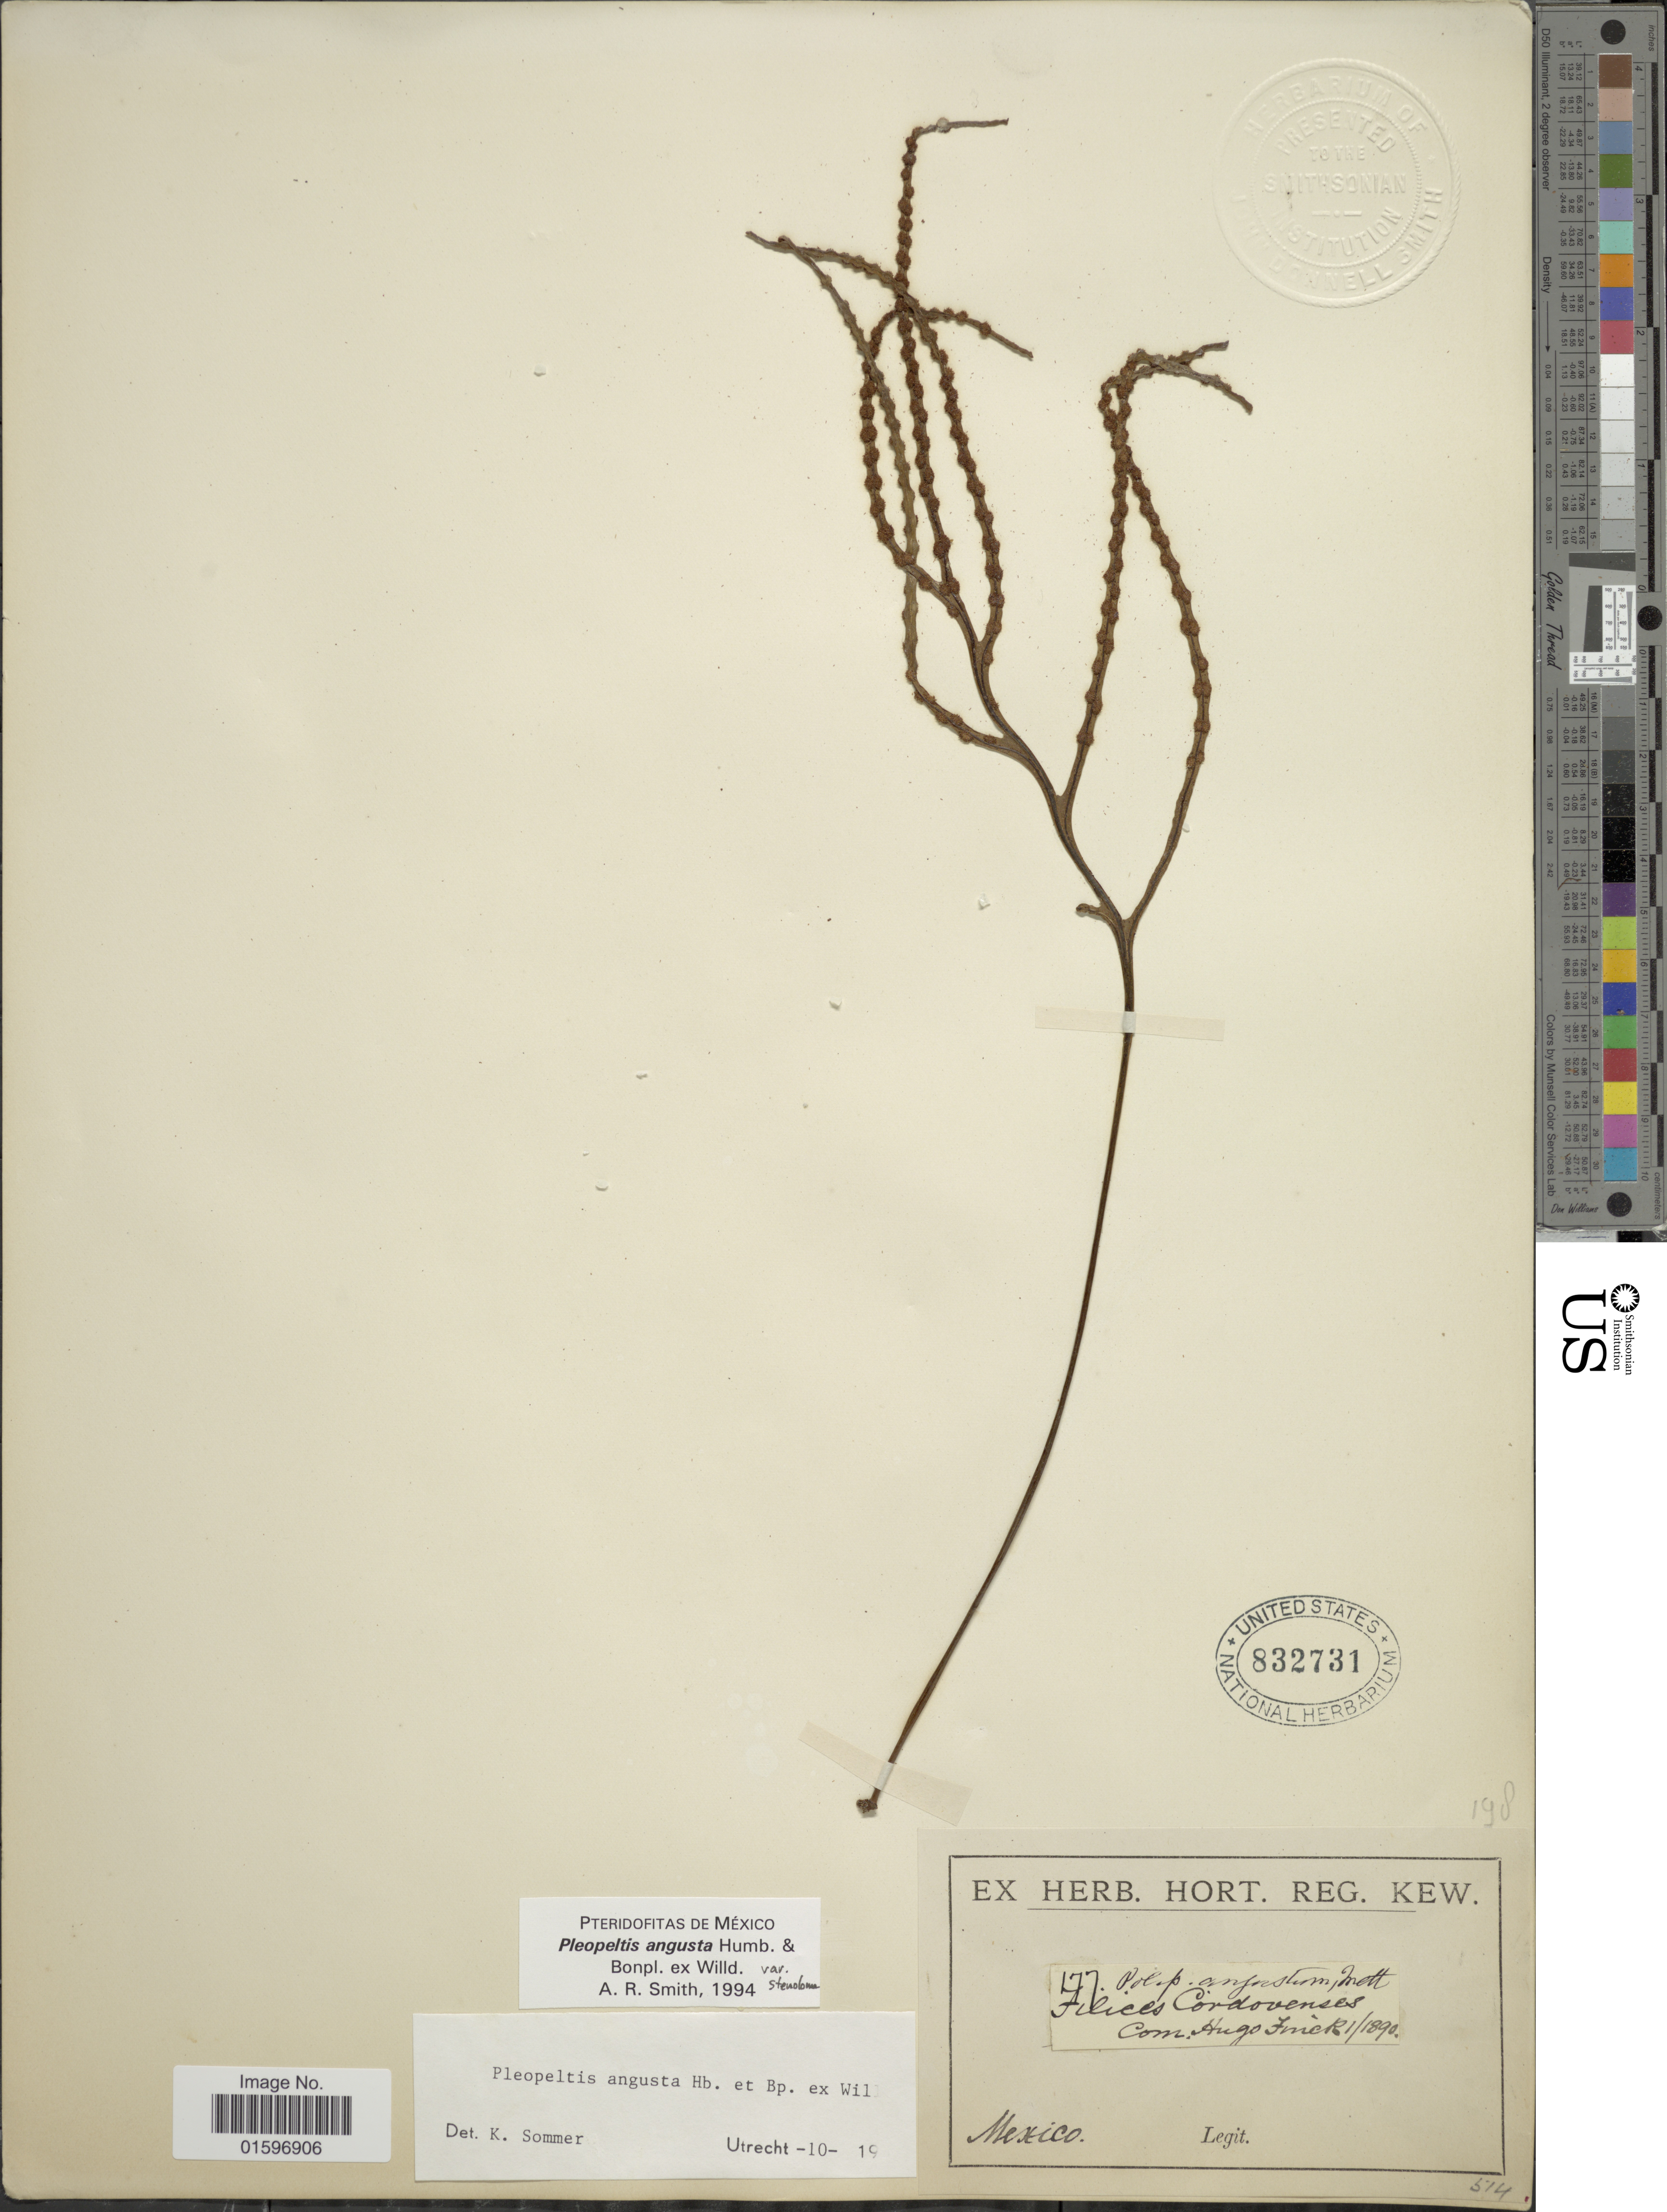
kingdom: Plantae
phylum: Tracheophyta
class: Polypodiopsida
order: Polypodiales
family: Polypodiaceae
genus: Pleopeltis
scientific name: Pleopeltis angusta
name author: Humb. & Bonap. ex Willd.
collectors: ex herb. Hort. Reg. Kew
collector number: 177*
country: Mexico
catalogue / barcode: US 832731